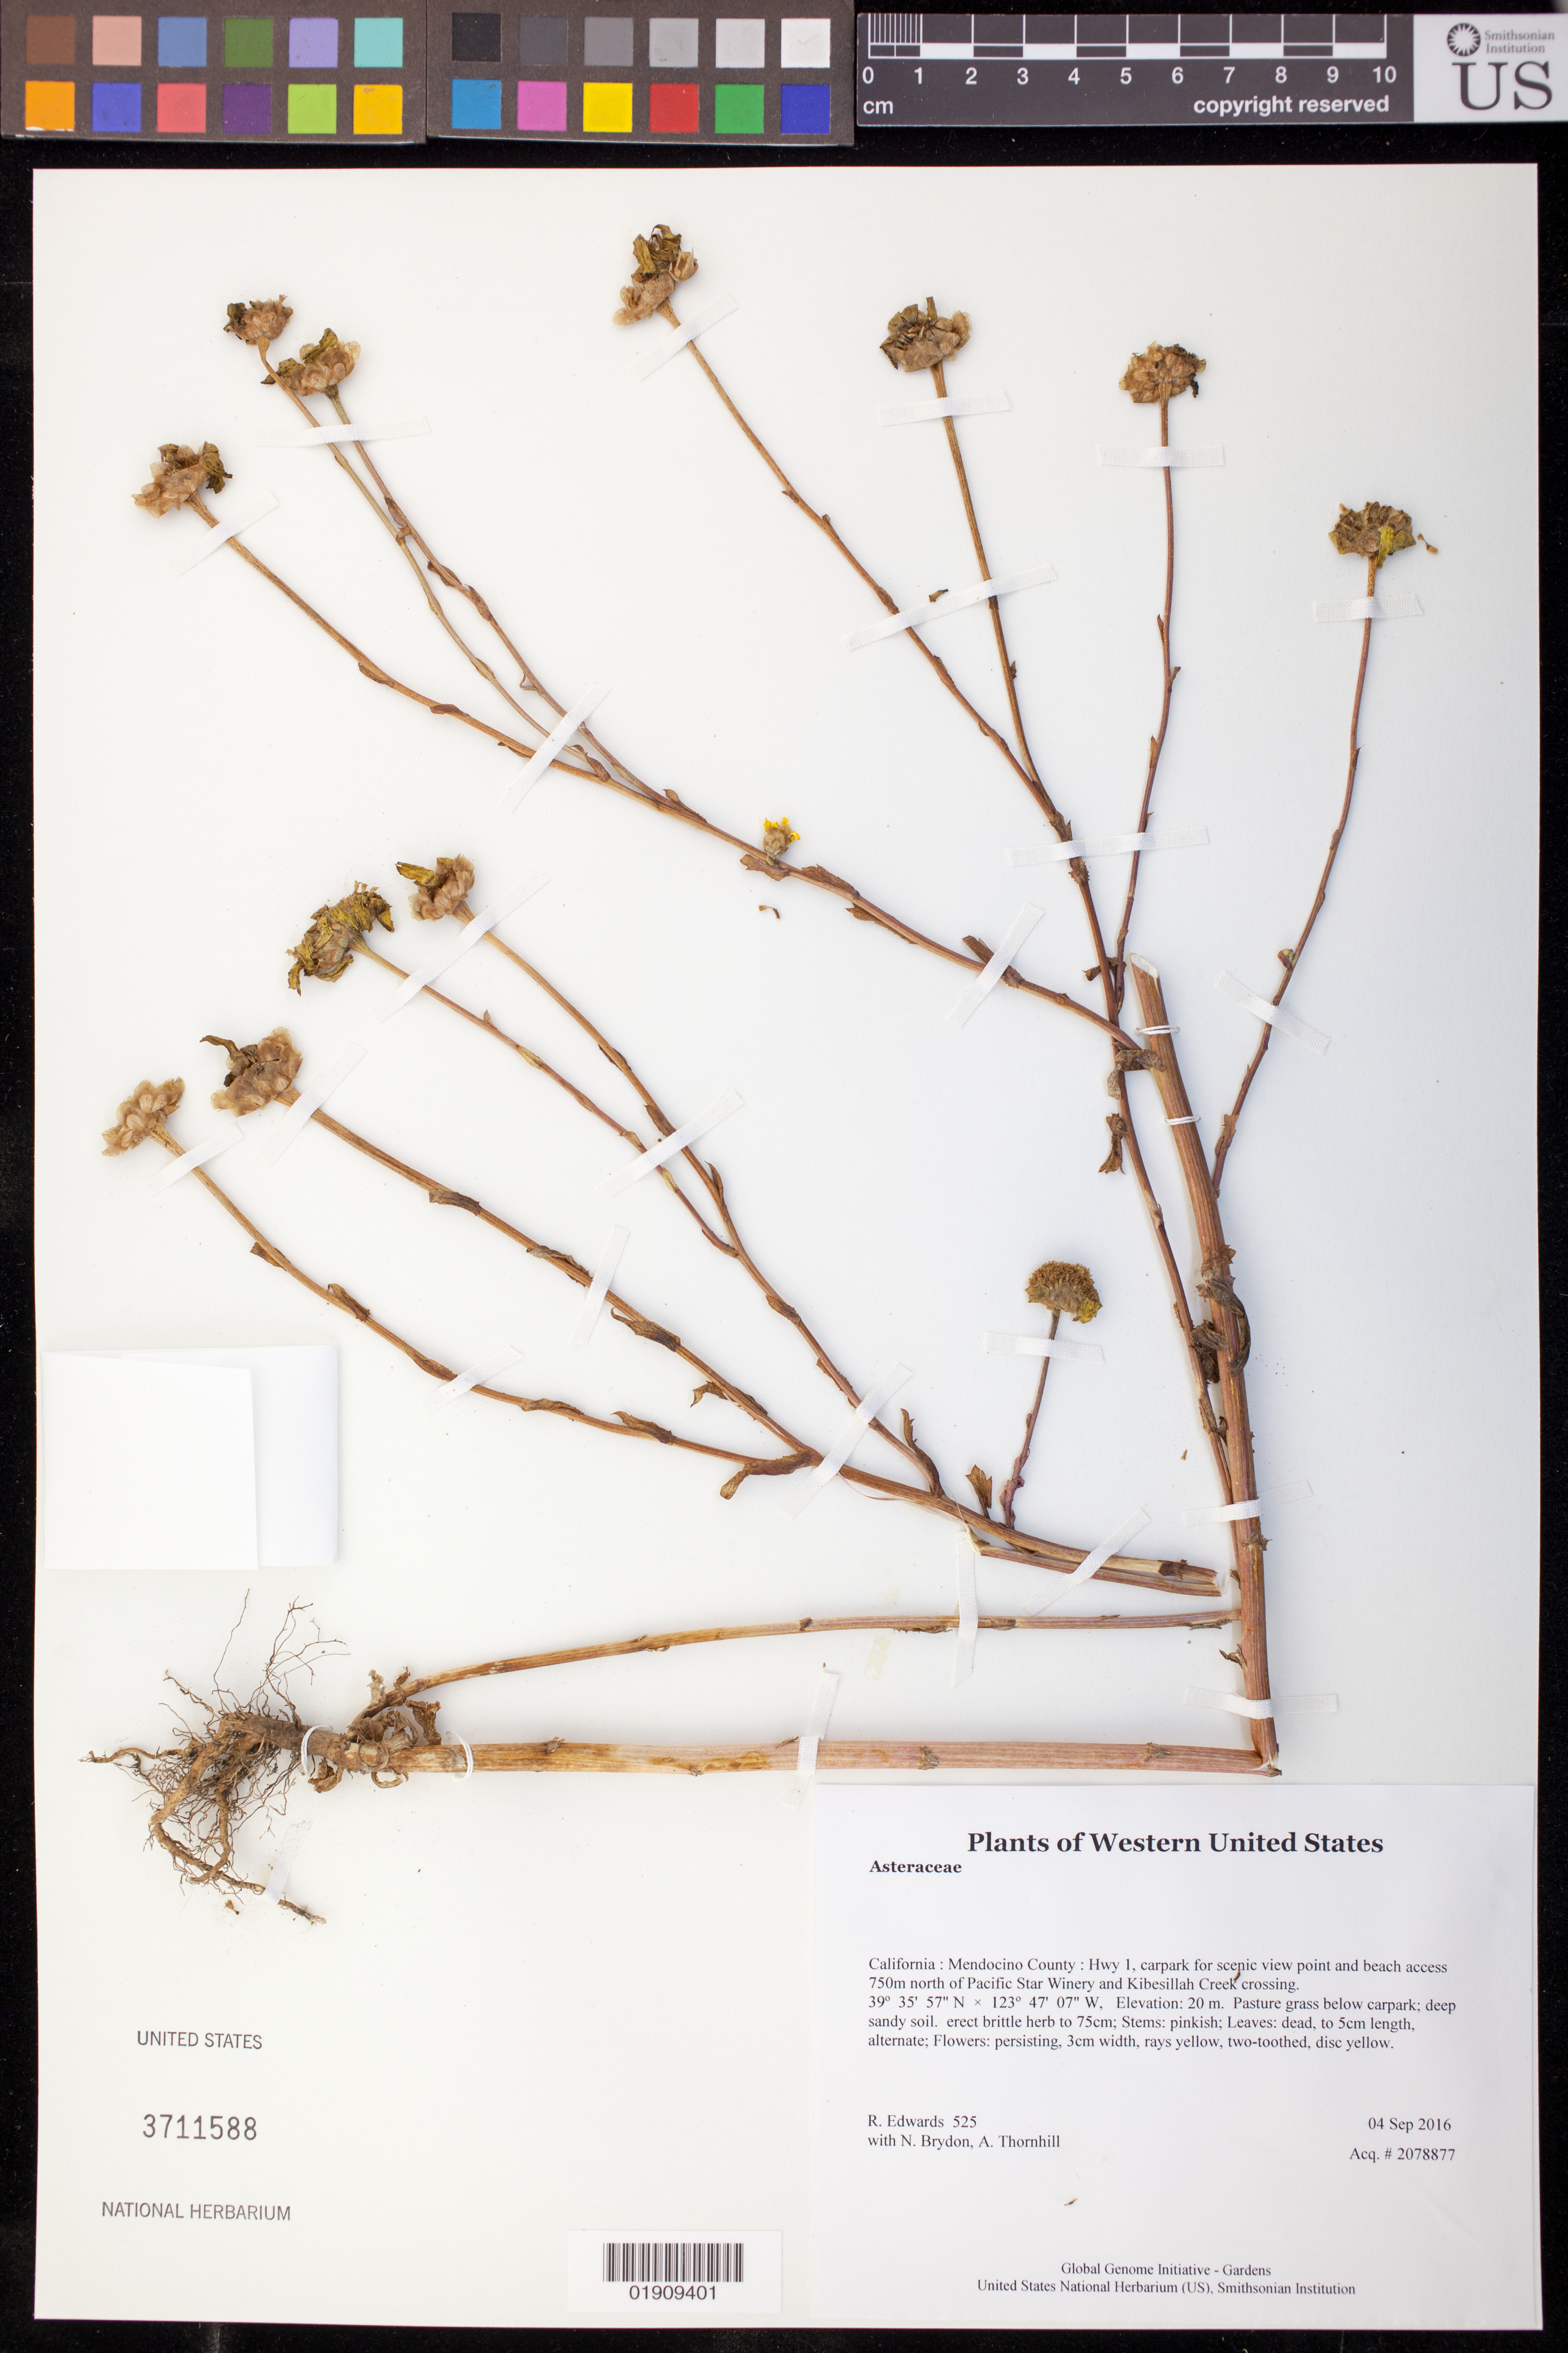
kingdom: Plantae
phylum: Tracheophyta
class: Magnoliopsida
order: Asterales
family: Asteraceae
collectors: N. Brydon & A. Thornhill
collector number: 525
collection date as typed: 4 September 2016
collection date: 2016-09-04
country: United States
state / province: California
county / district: Mendocino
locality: Hwy 1, carpark for scenic view point and beach access 750m north of Pacific Star Winery and Kibesillah Creek crossing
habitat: Pasture grass below carpark; deep sandy soil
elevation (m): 20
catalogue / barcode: US 3711588